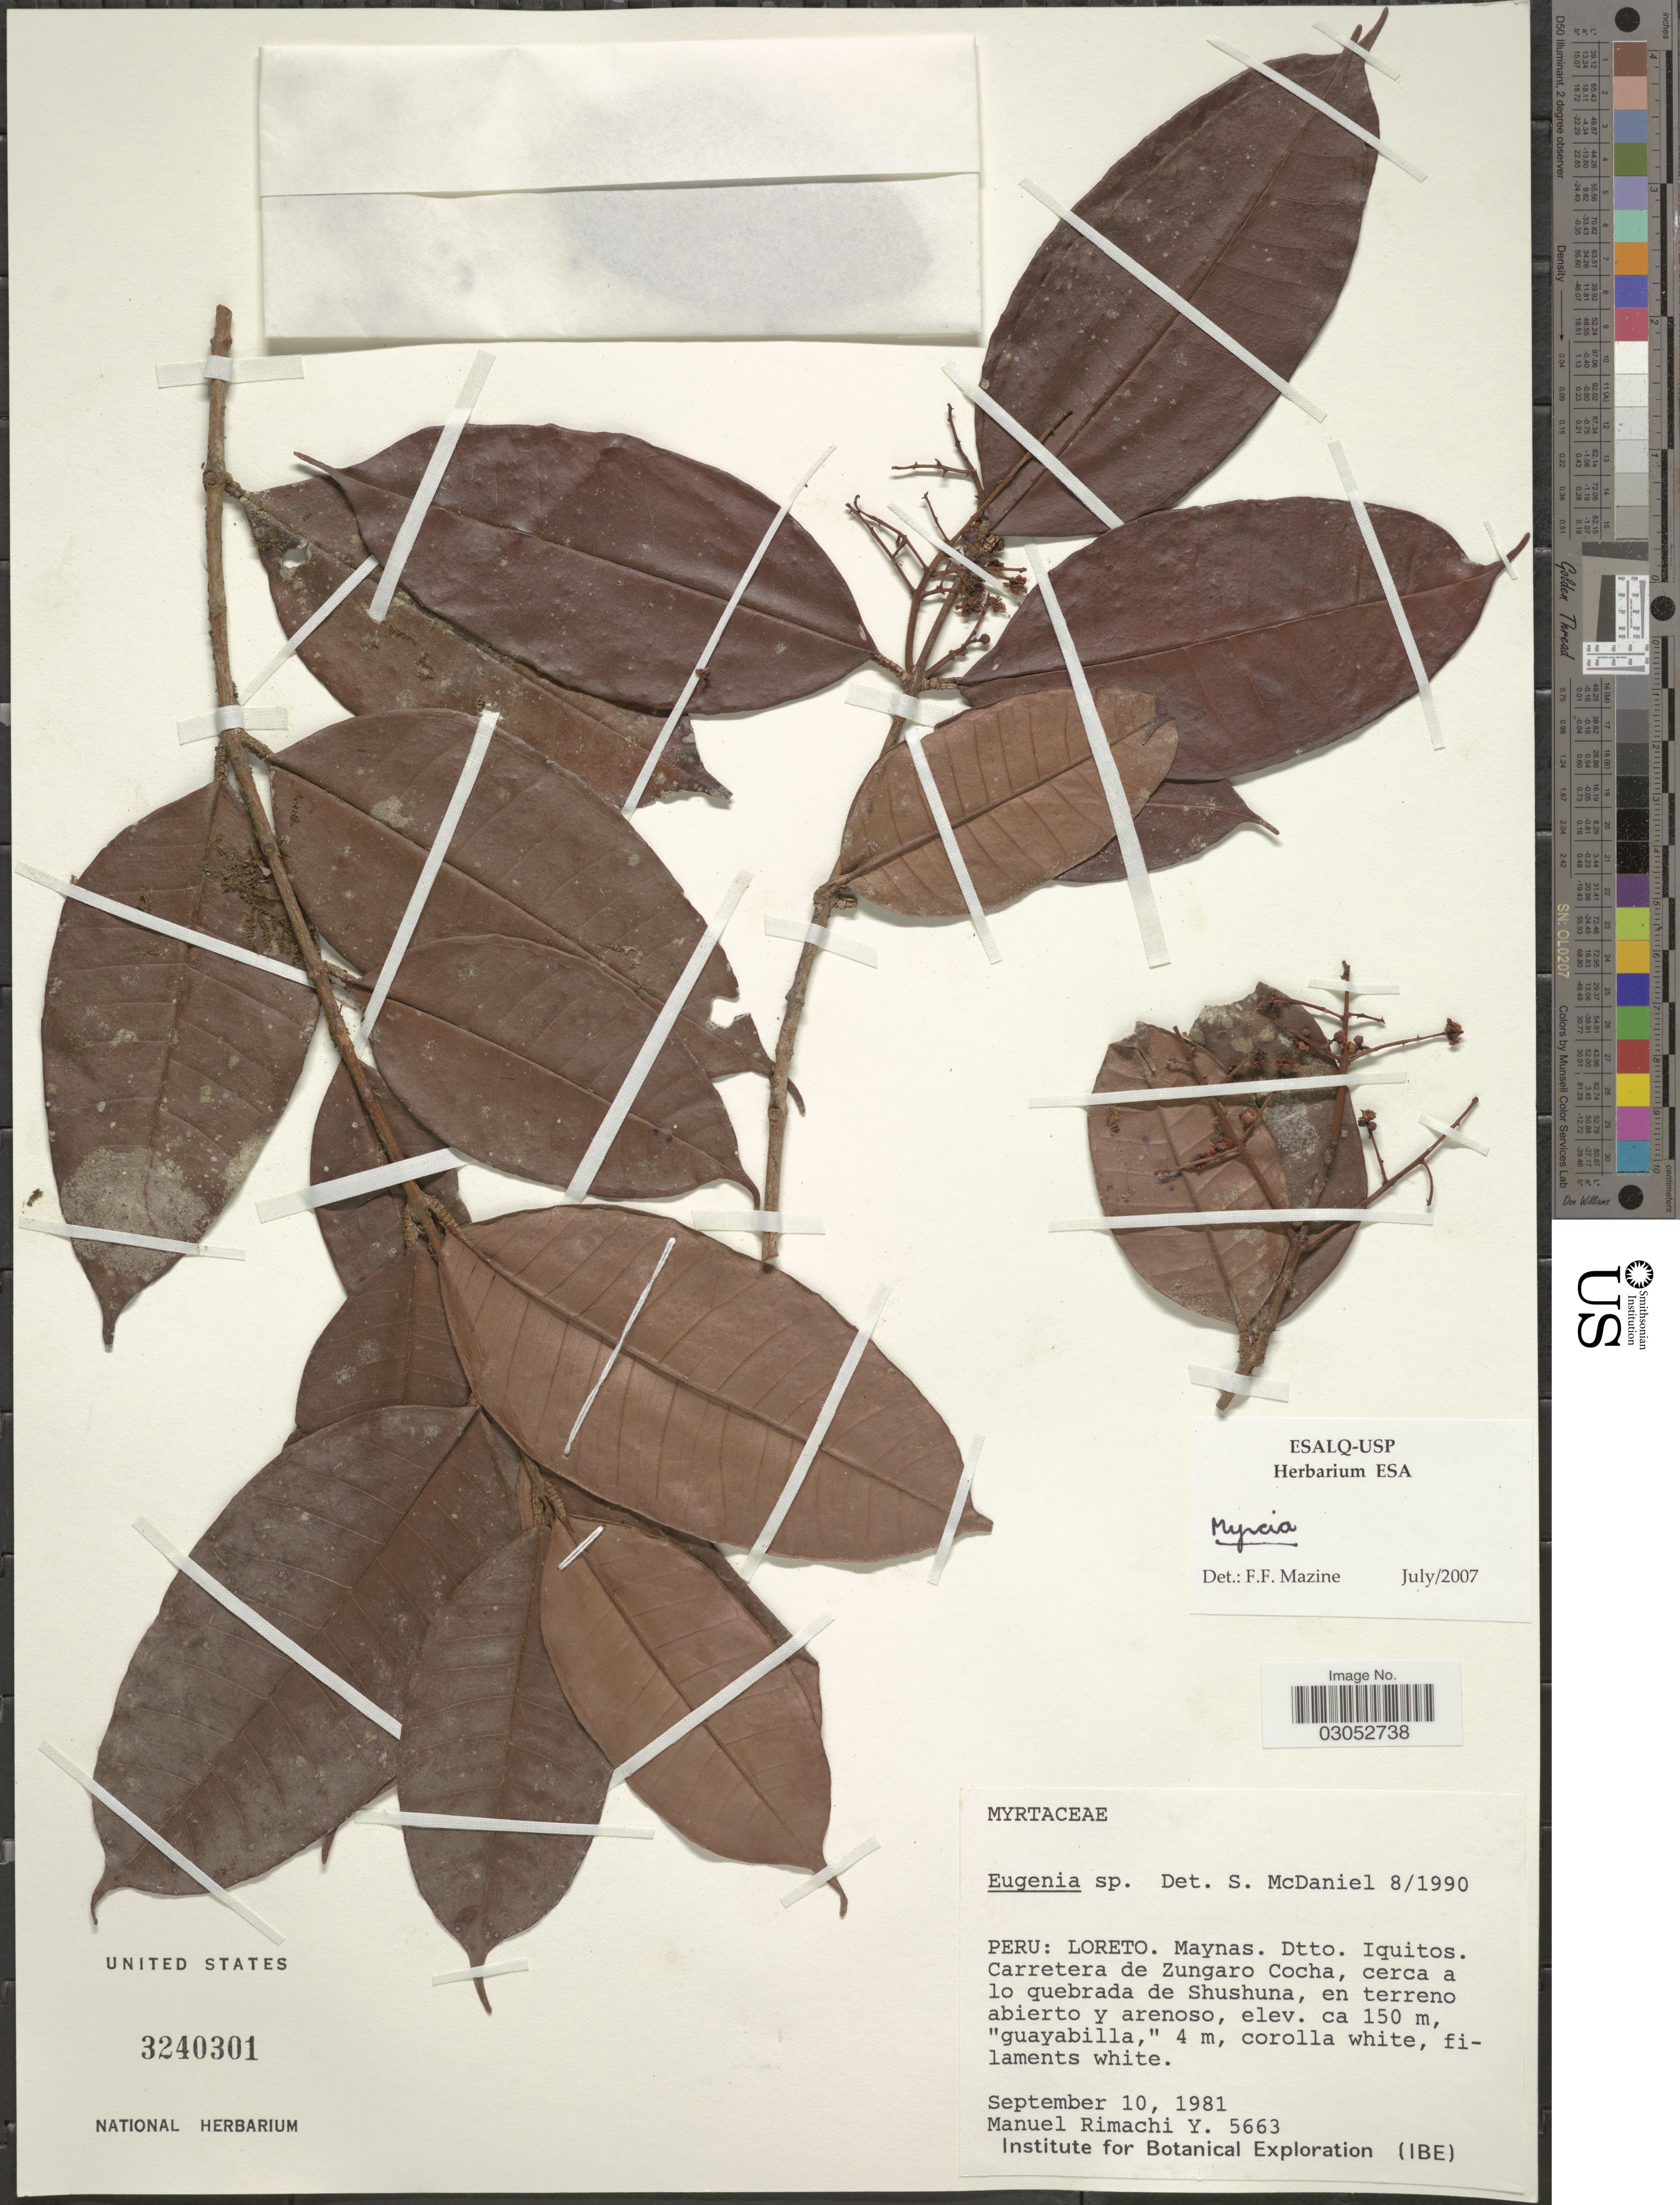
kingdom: Plantae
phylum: Tracheophyta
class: Magnoliopsida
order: Myrtales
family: Myrtaceae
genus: Myrcia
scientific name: Myrcia sp.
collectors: M. Rimachi Y.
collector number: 5663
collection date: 1981-09-10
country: Peru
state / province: Loreto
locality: Maynas. Dtto. Iquitos. Carretera de Zungaro Cocha, cerca a lo quebrada de Shushuna.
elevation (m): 150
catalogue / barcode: US 3240301